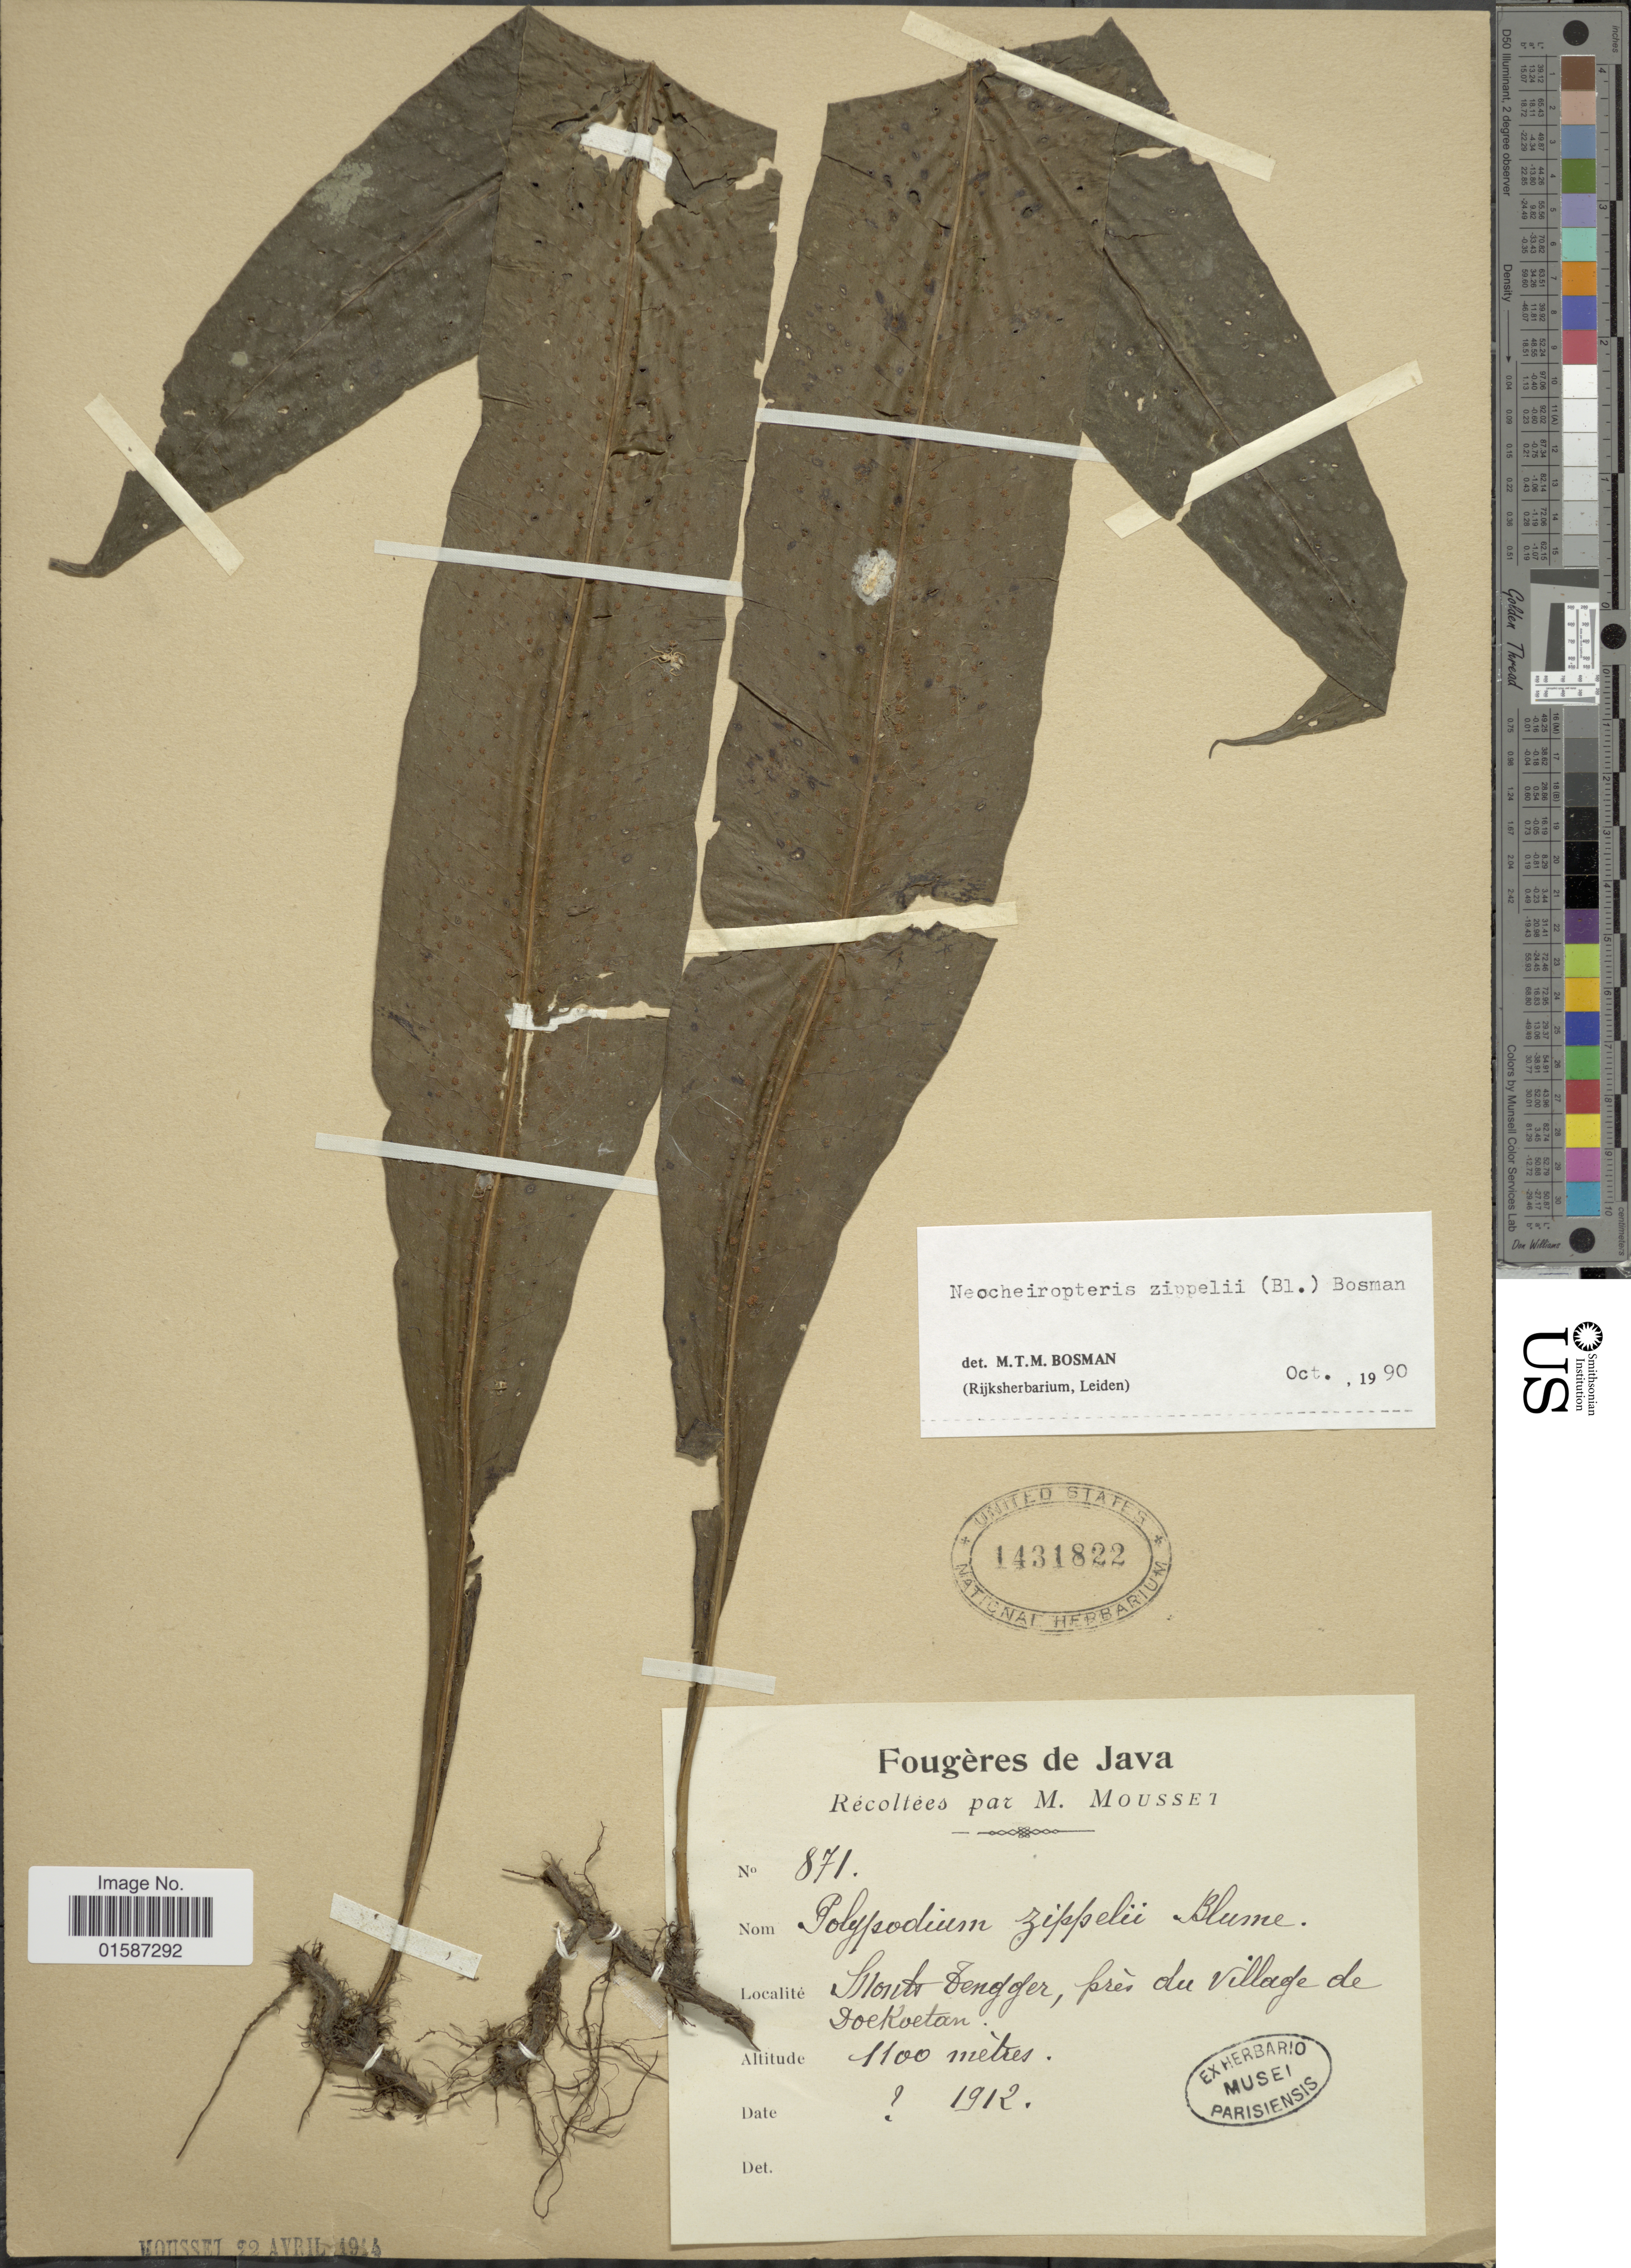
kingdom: Plantae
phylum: Tracheophyta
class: Polypodiopsida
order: Polypodiales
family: Polypodiaceae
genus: Neolepisorus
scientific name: Neolepisorus zippelii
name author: (Blume) Li S. Wang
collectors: Mousset, --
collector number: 871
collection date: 1912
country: Indonesia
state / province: Java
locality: Monts Tengger, pres du village de Doekoetan.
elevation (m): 1100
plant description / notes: Corrected "Monte Tengger, pres du Village de Soeroetam" to Monts Tengger, pres du village de Doekoetan.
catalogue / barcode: US 1431822